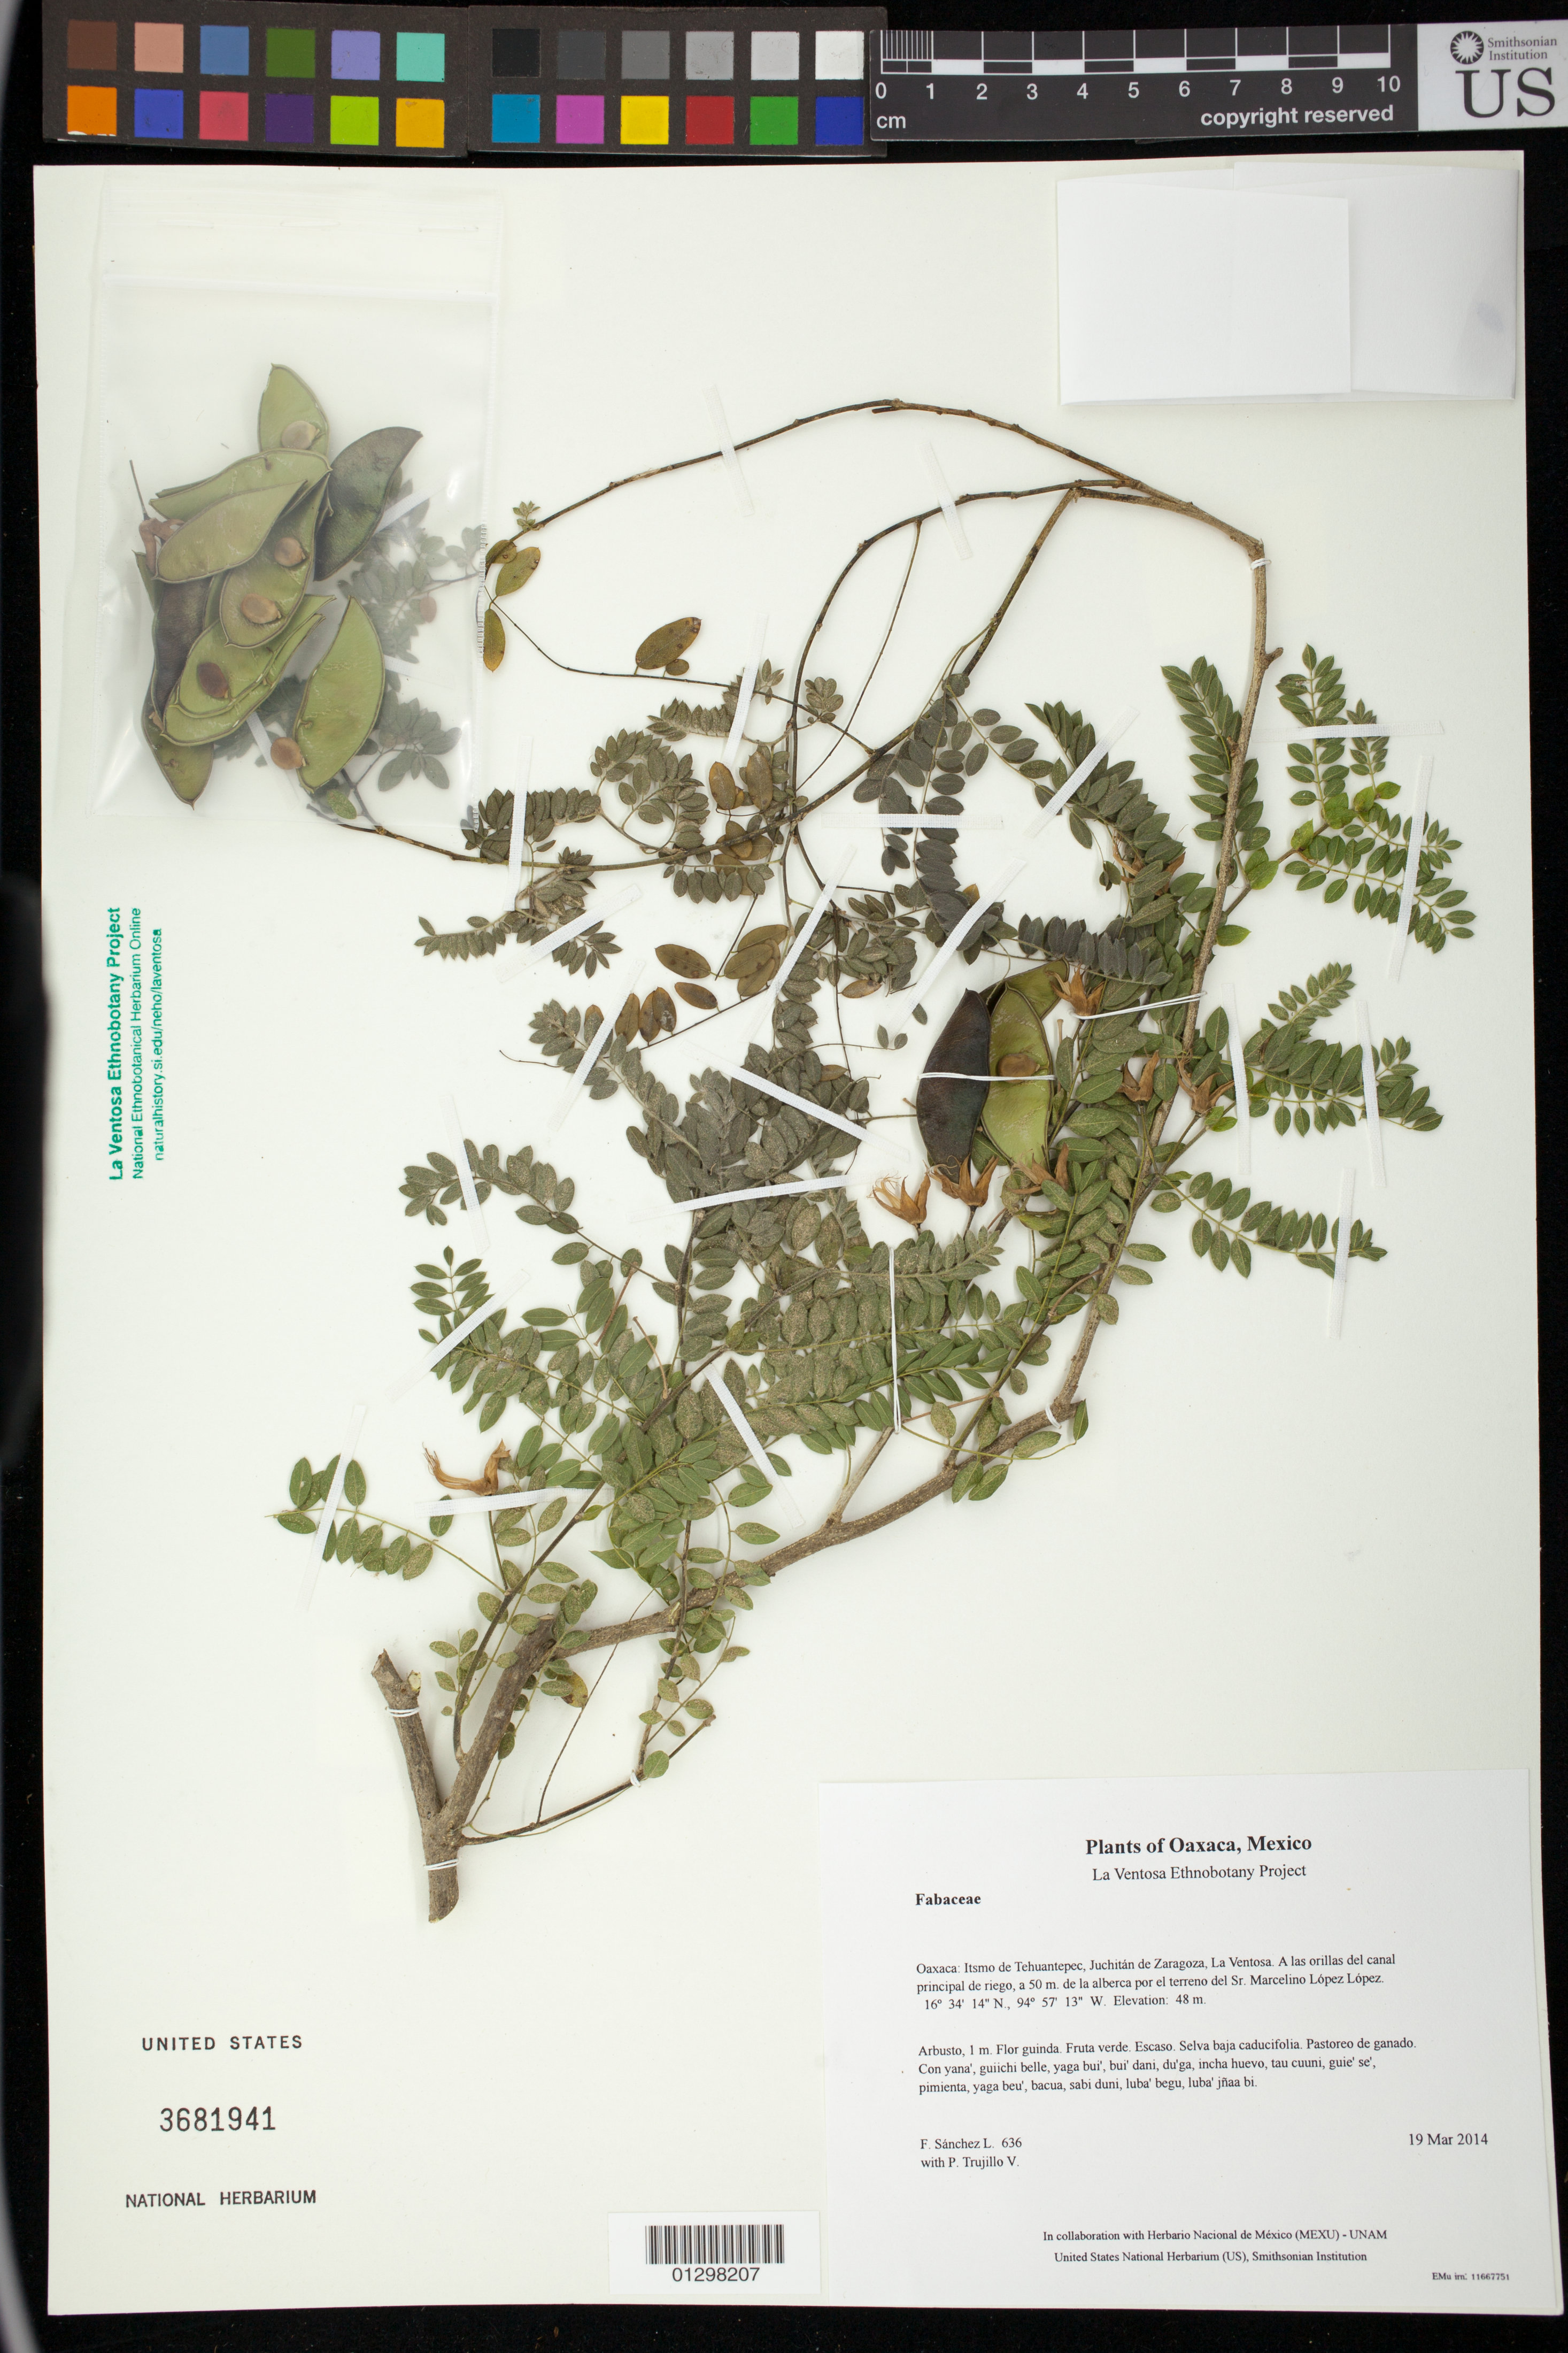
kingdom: Plantae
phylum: Tracheophyta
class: Magnoliopsida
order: Fabales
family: Fabaceae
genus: Brongniartia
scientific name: Brongniartia foliosa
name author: Hemsl.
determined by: Cruz D., R.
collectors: F. Sánchez L. & P. Trujillo V.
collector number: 636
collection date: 2014-03-19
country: Mexico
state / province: Oaxaca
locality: Itsmo de Tehuantepec, Juchitán de Zaragoza, La Ventosa. A las orillas del canal principal de riego, a 50 m. de la alberca por el terreno del Sr. Marcelino López López.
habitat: Selva baja caducifolia. Pastoreo de ganado.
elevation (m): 48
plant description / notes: JEBOT, MEXU, SERO, US; Yaga bandaga. 1 m. Guie' guinda. Cuaananaxhi naga'. Huaxie'.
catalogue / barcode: US 3681941